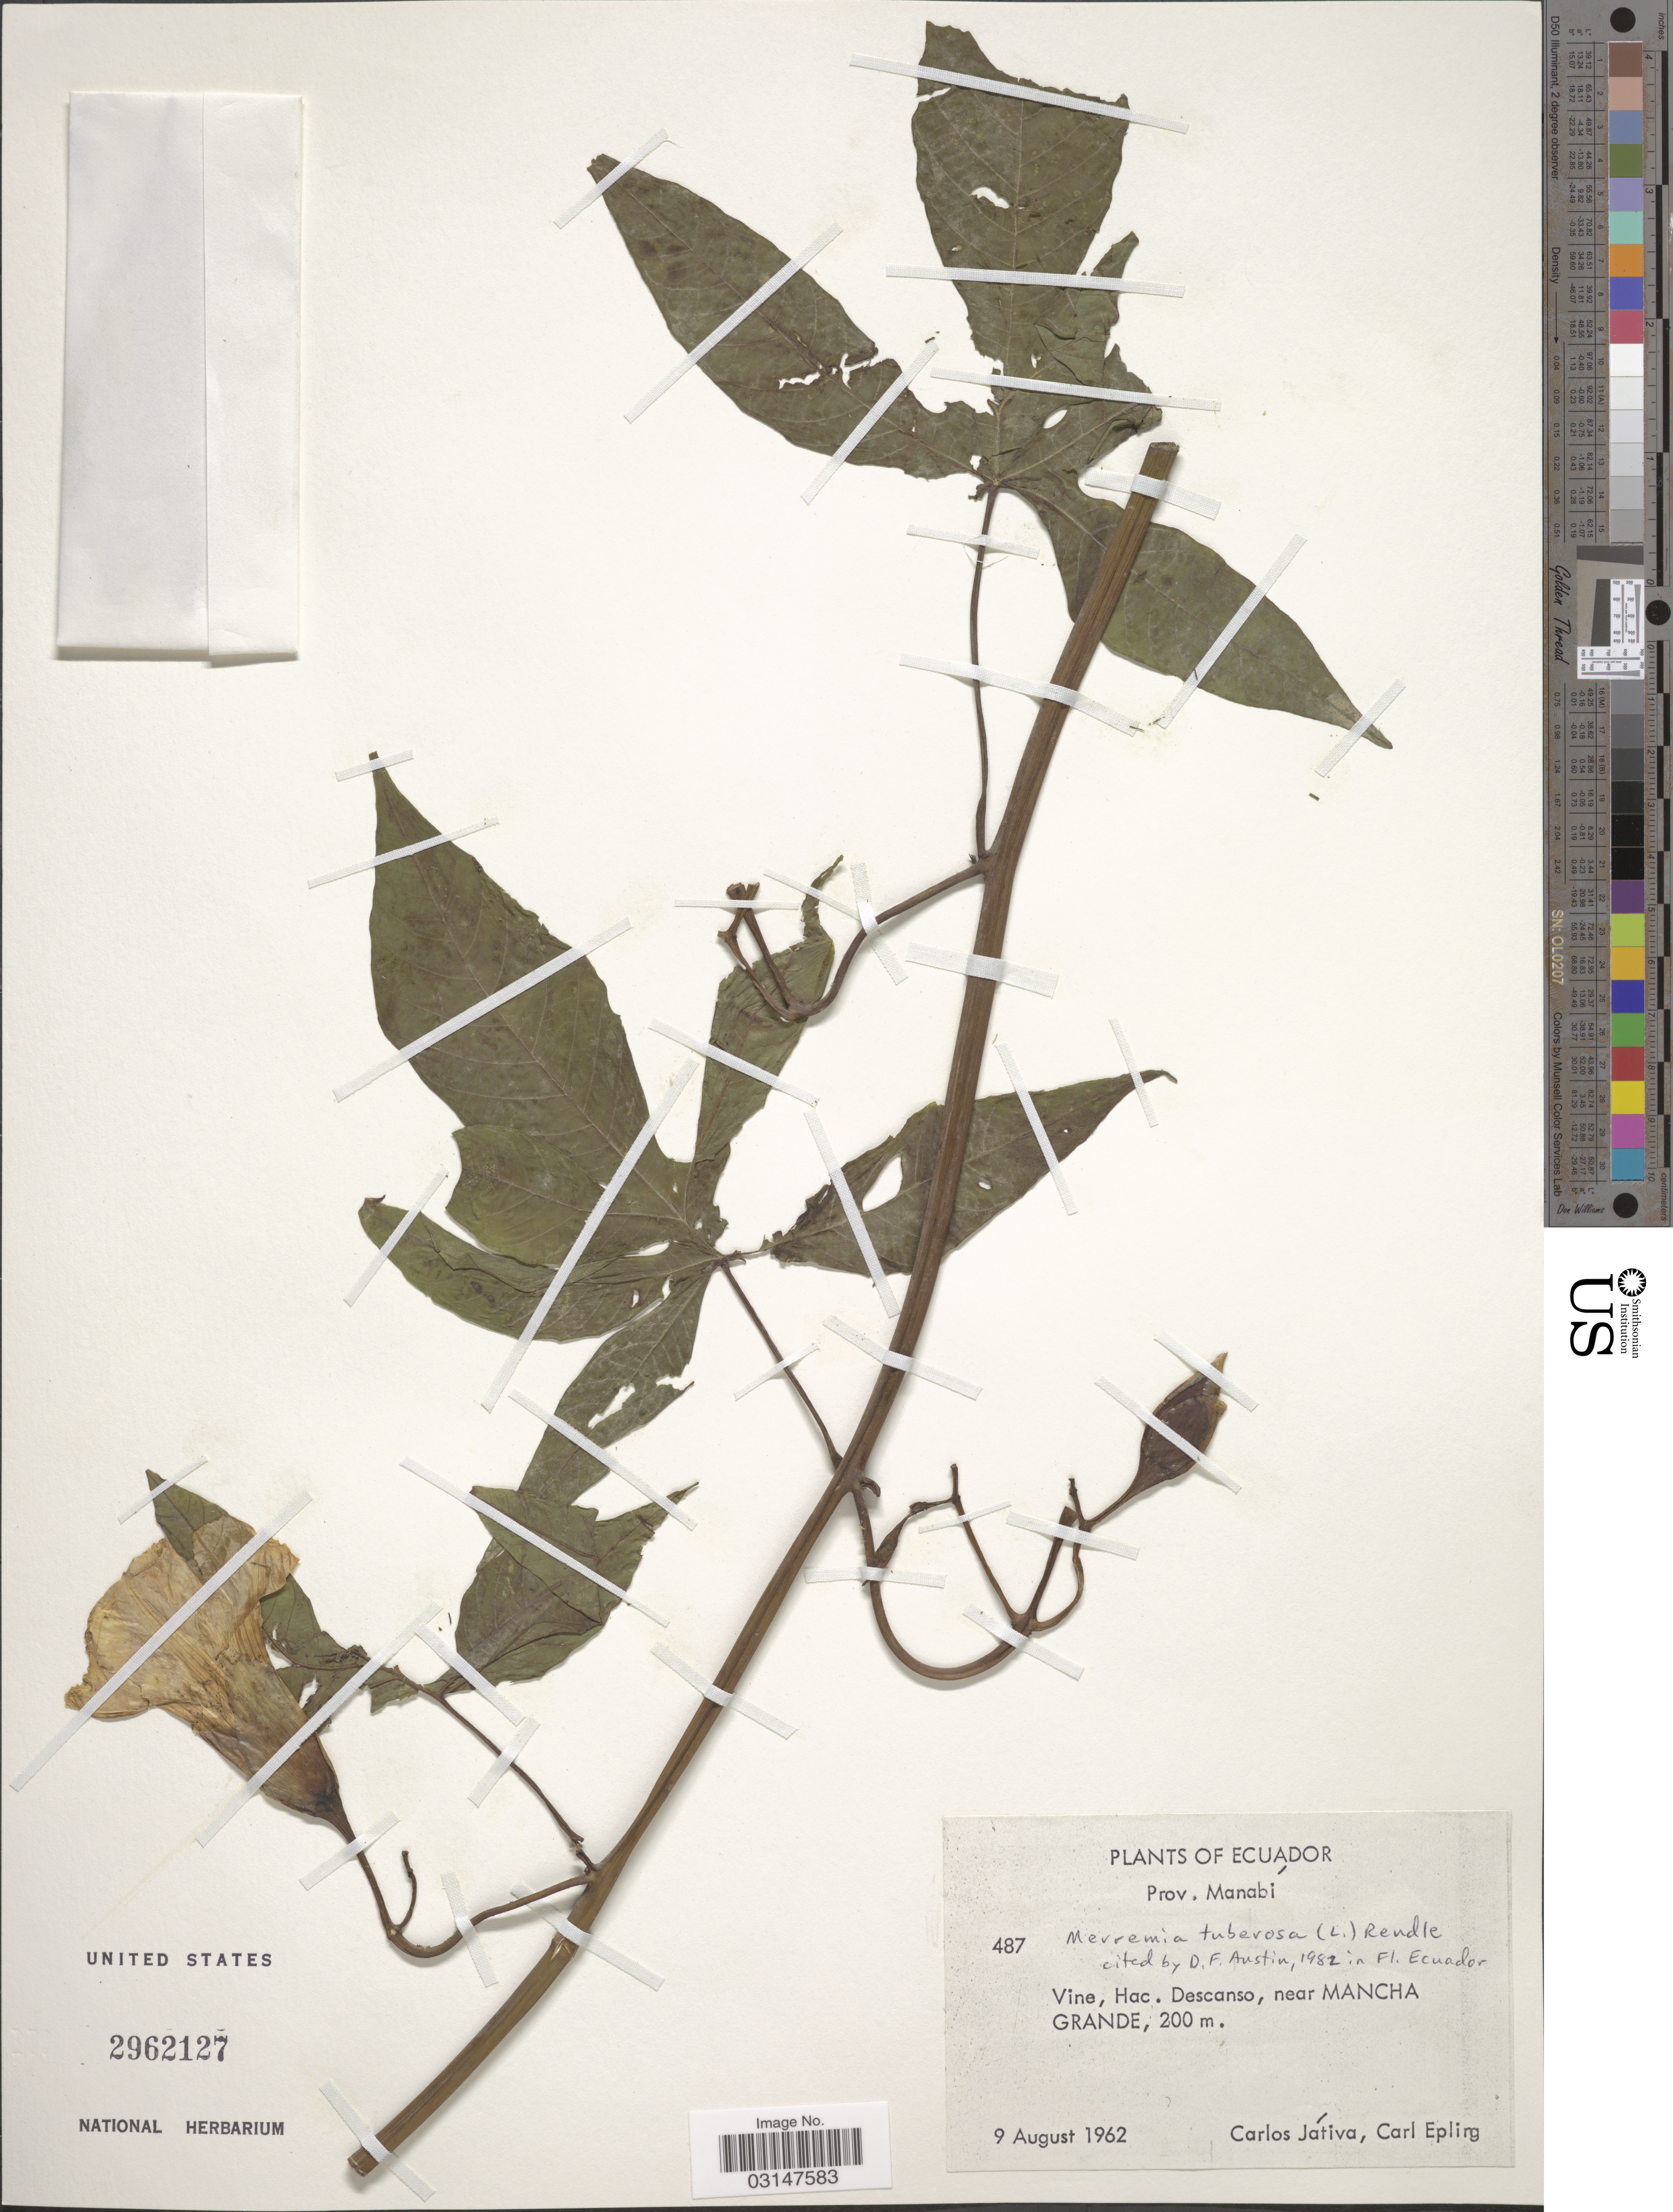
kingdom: Plantae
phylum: Tracheophyta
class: Magnoliopsida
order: Solanales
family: Convolvulaceae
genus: Distimake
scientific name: Distimake tuberosus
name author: (L.) A. R. Simões & Staples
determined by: Strong, Mark T., (BOT), Smithsonian Institution - National Museum of Natural History (UNITED STATES)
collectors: C. D. Játiva & C. C. Epling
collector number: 487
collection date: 1962-08-09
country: Ecuador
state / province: Manabí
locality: Vine, Hac. Descanso, near Mancha Grande.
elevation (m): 200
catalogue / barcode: US 2962127